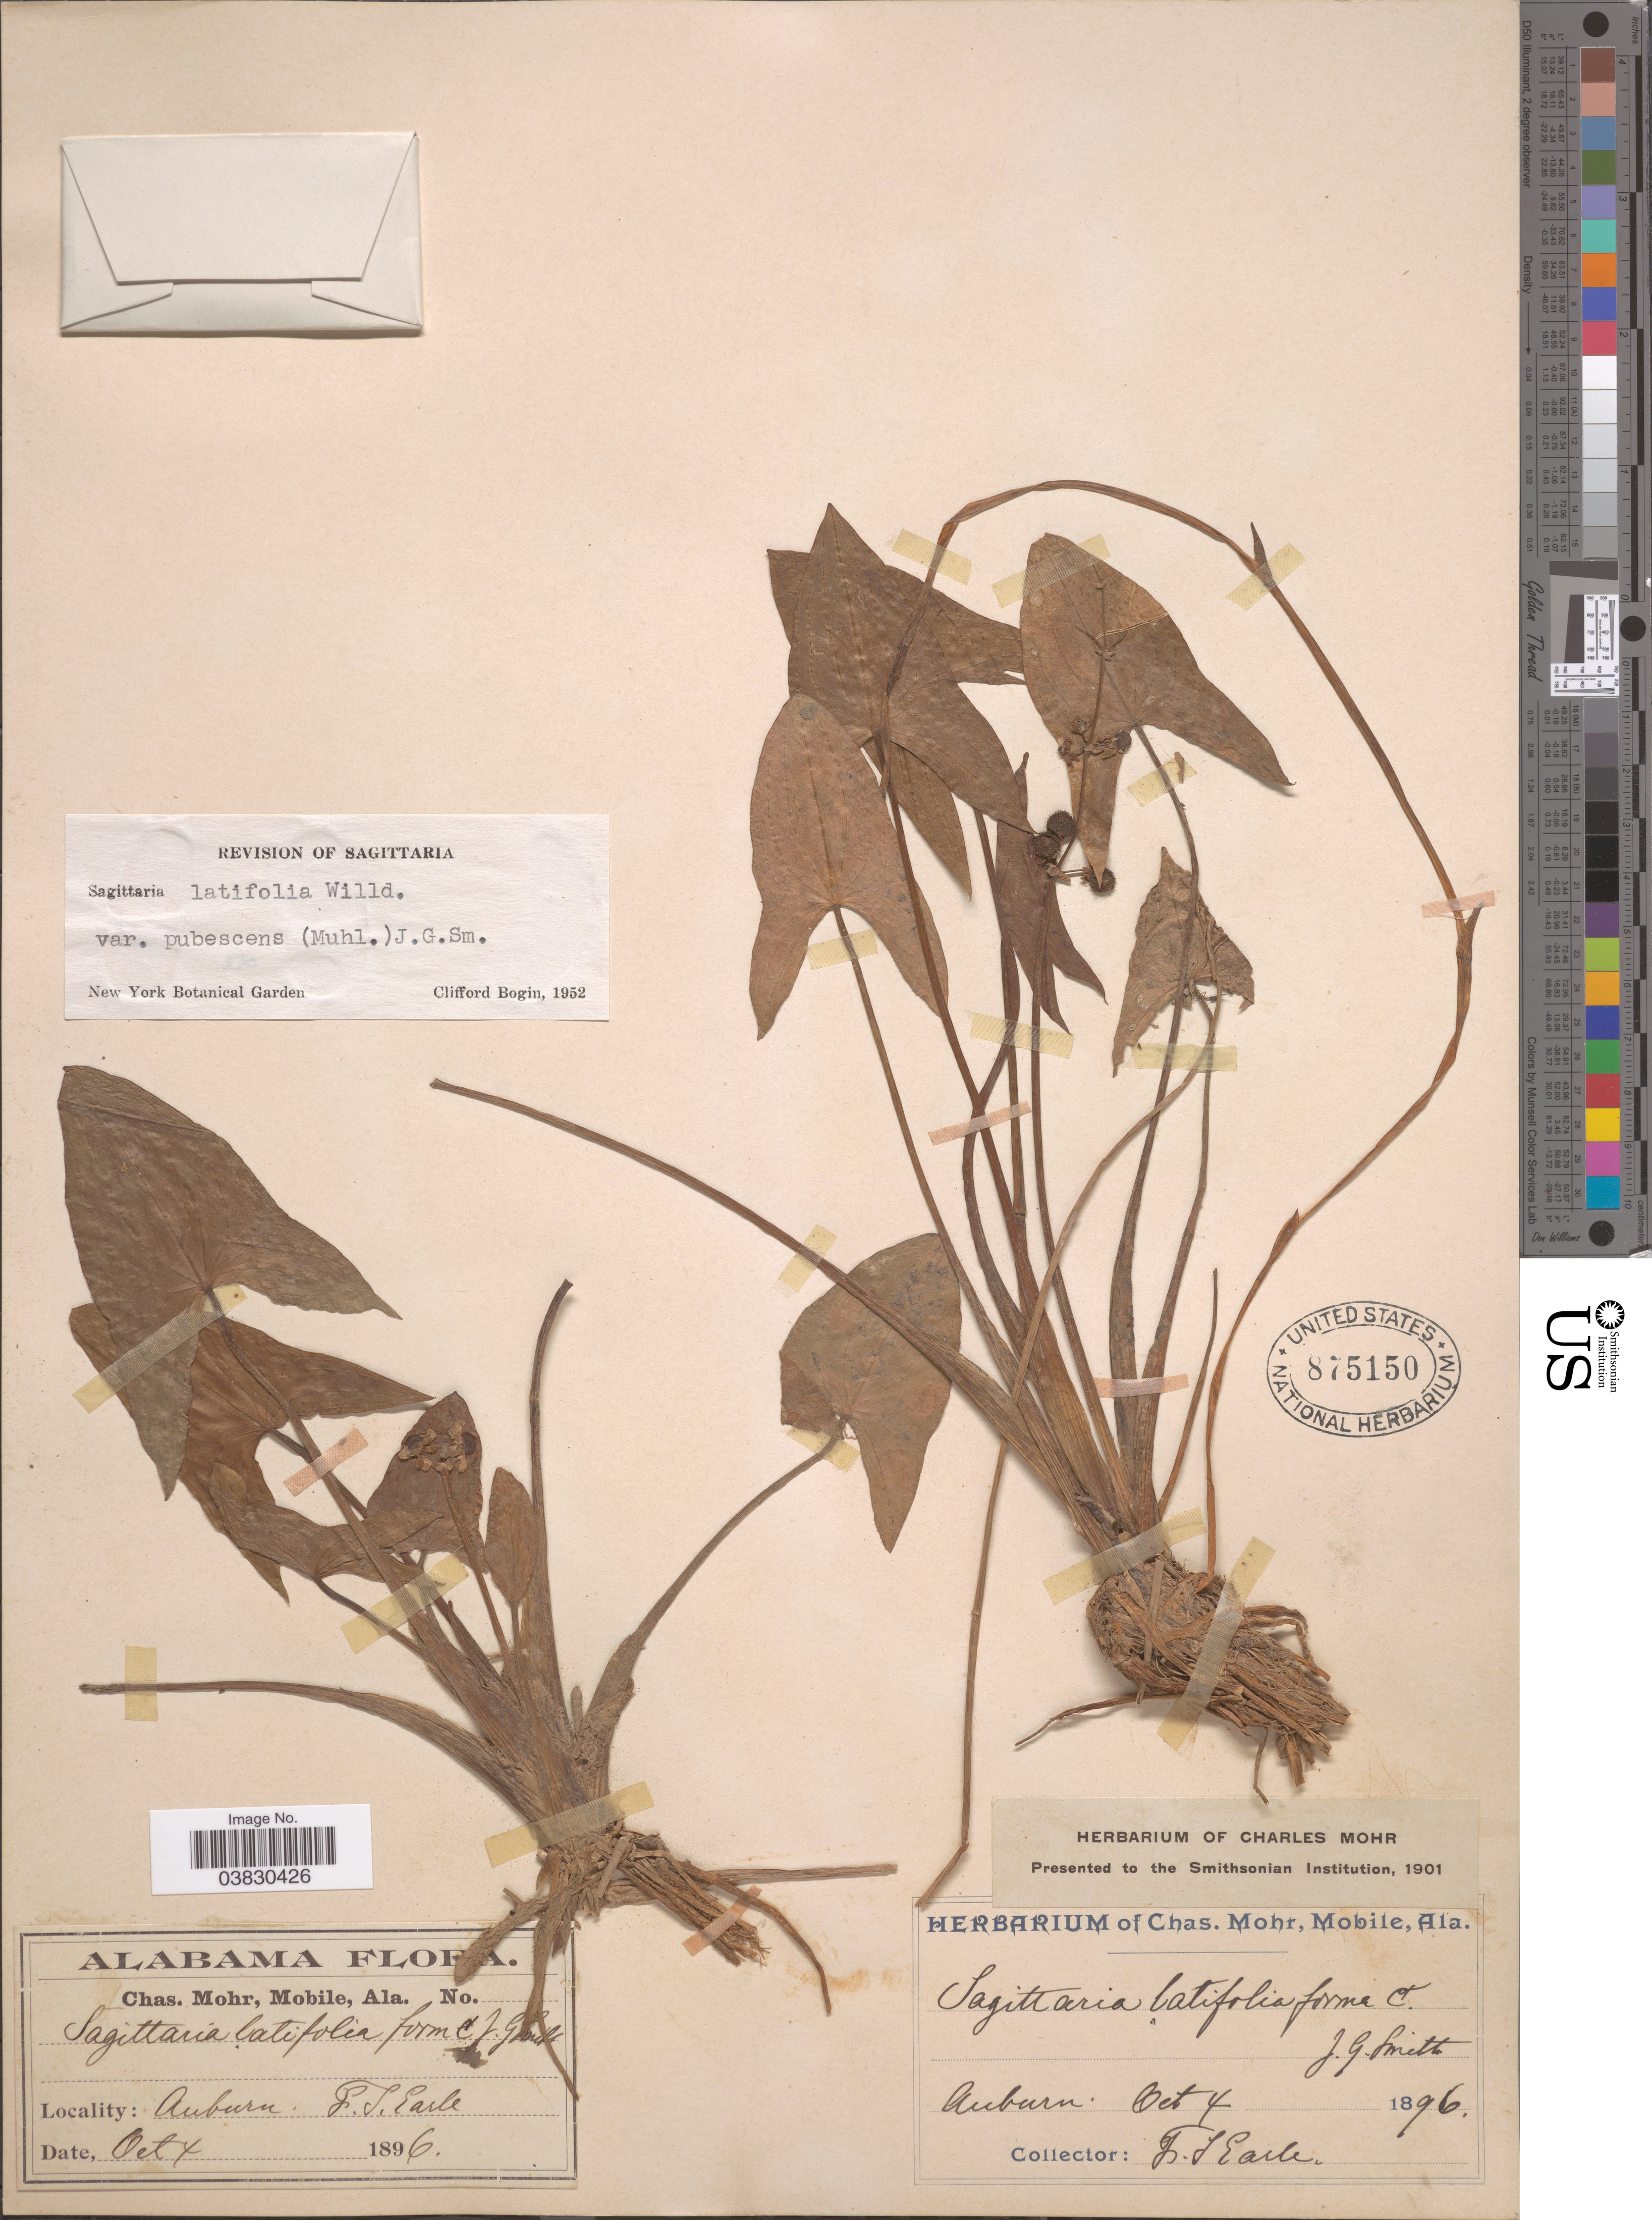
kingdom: Plantae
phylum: Tracheophyta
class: Liliopsida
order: Alismatales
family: Alismataceae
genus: Sagittaria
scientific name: Sagittaria latifolia var. pubescens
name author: (Muhl.) J.G. Sm.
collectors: F. S. Earle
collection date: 1896-10-04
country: United States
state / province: Alabama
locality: Auburn.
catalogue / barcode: US 875150